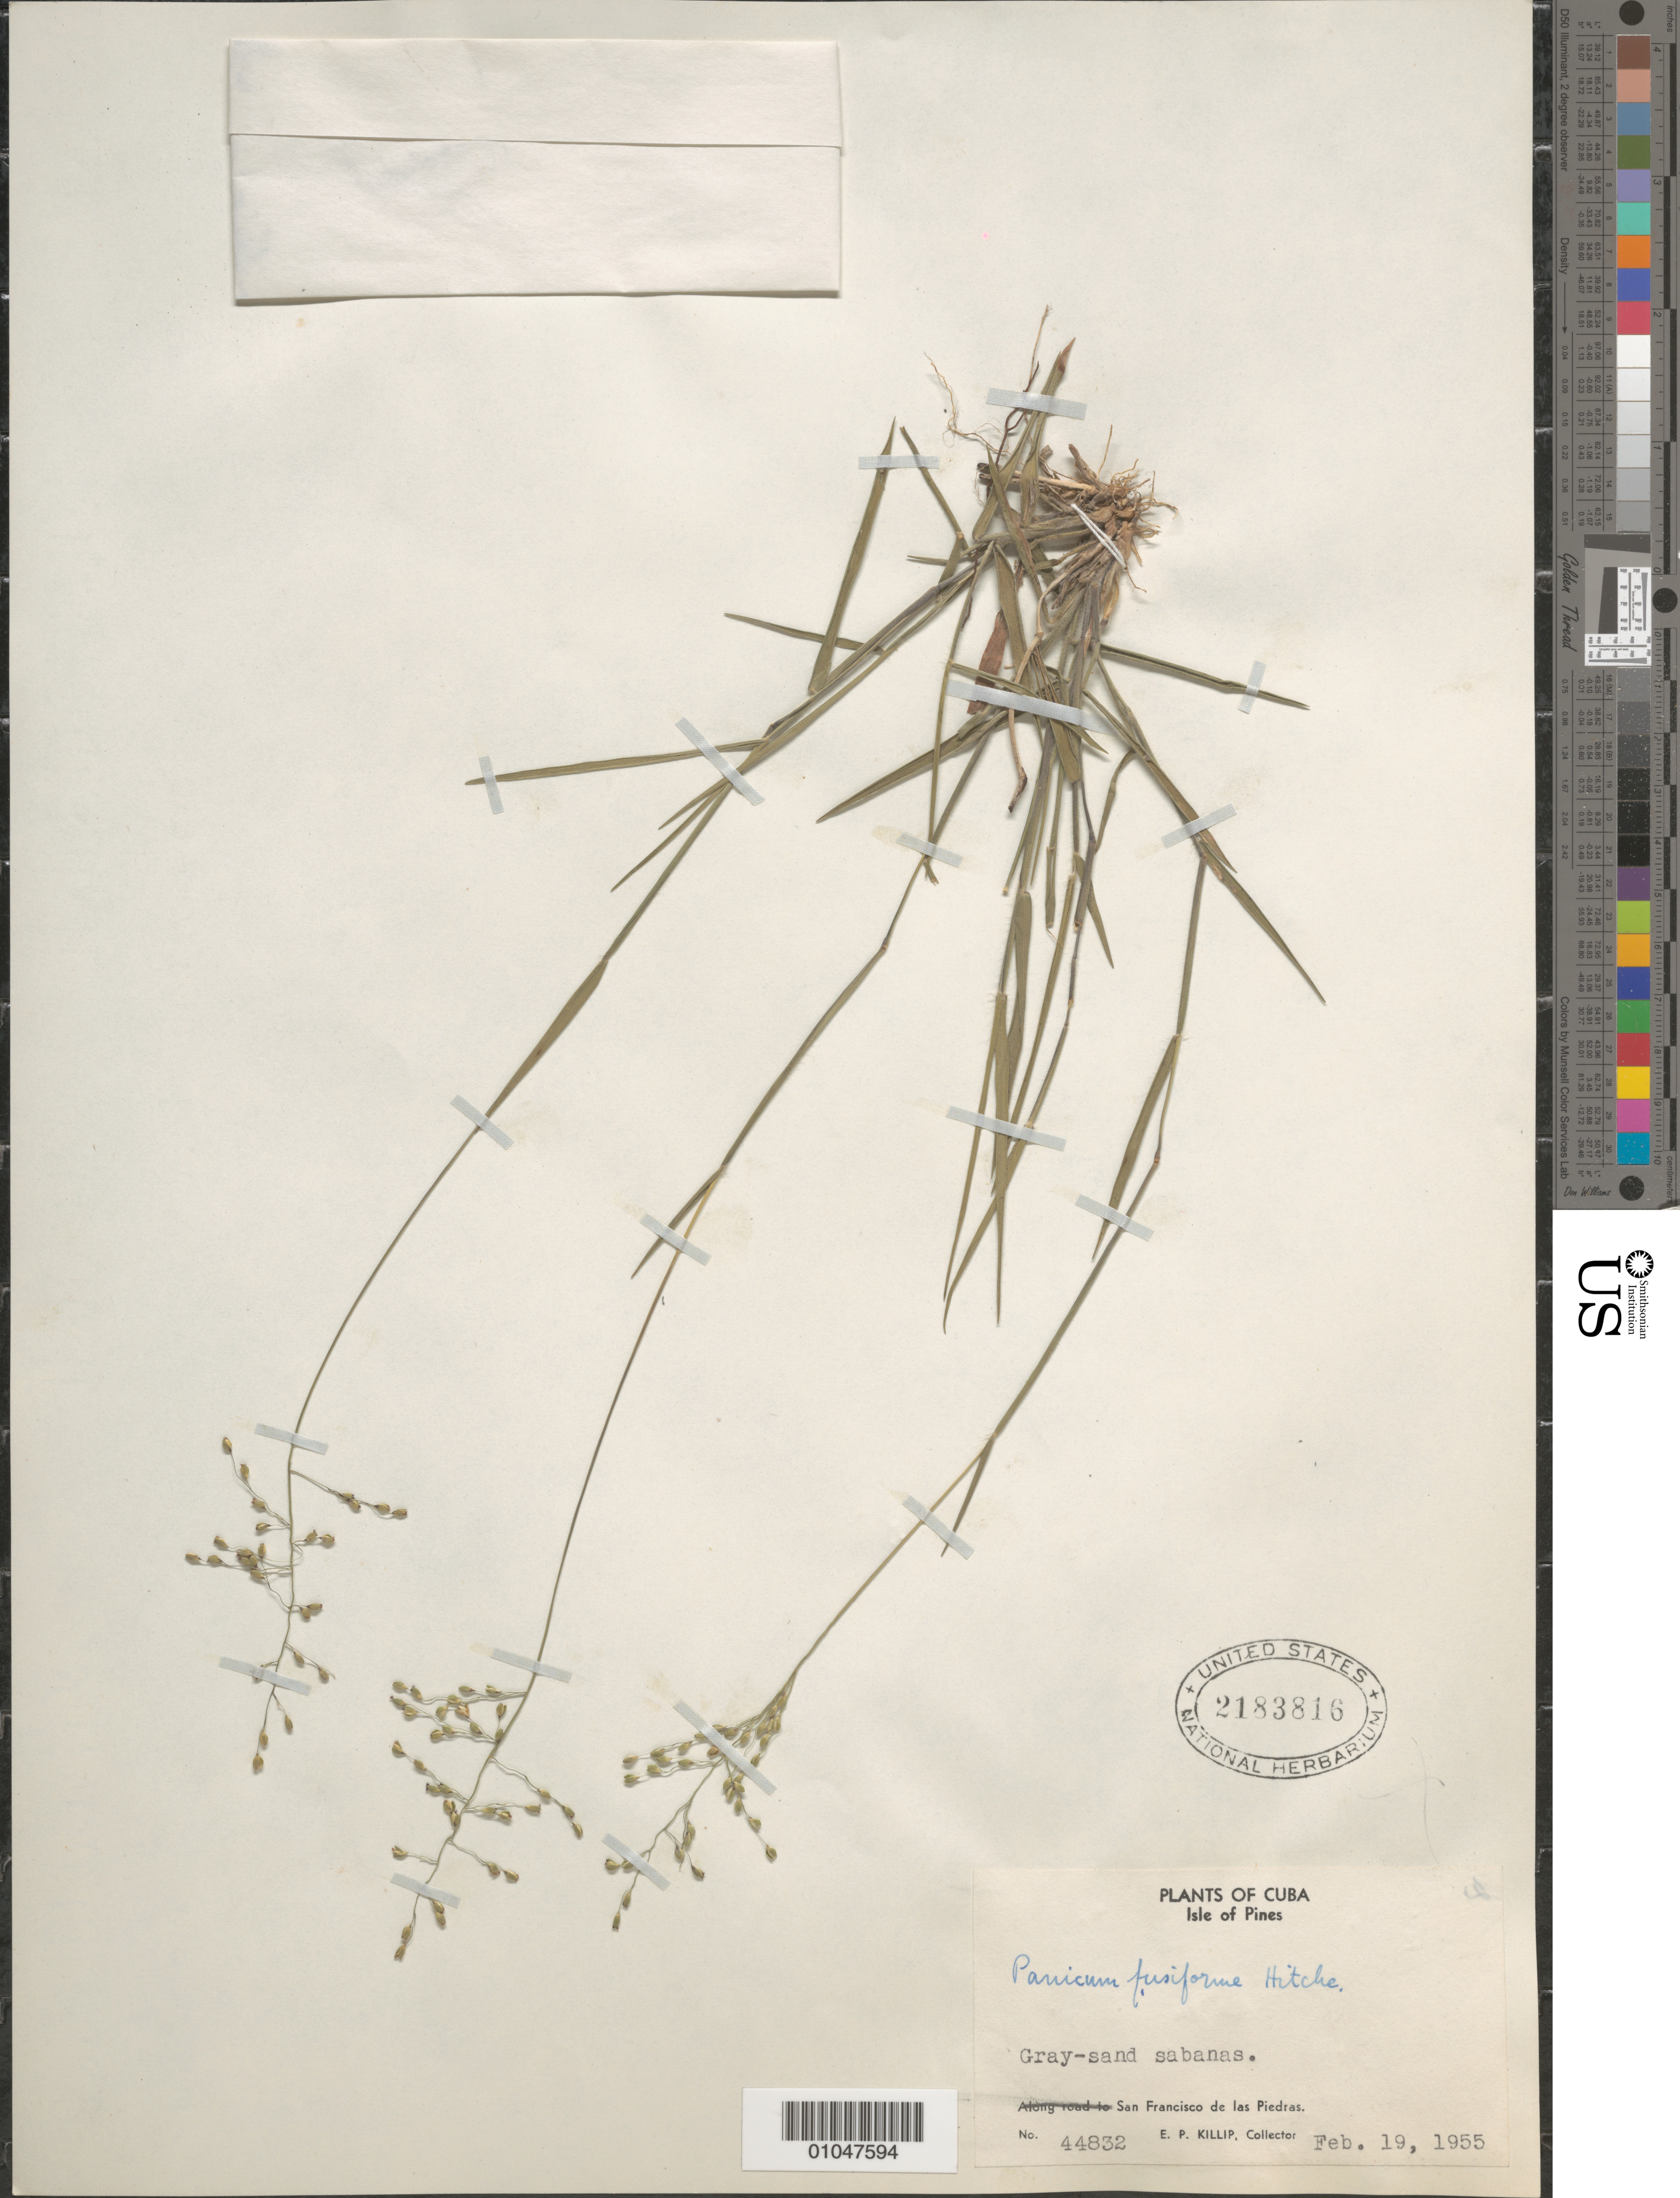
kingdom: Plantae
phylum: Tracheophyta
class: Liliopsida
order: Poales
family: Poaceae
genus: Panicum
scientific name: Panicum frondescens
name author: G. Mey.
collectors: E. P. Killip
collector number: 44832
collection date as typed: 19 Feb 1955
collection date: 1955-02-19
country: Cuba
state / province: Isla de la Juventud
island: Isla de la Juventud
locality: San Francisco de las Piedras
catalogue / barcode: US 2183816